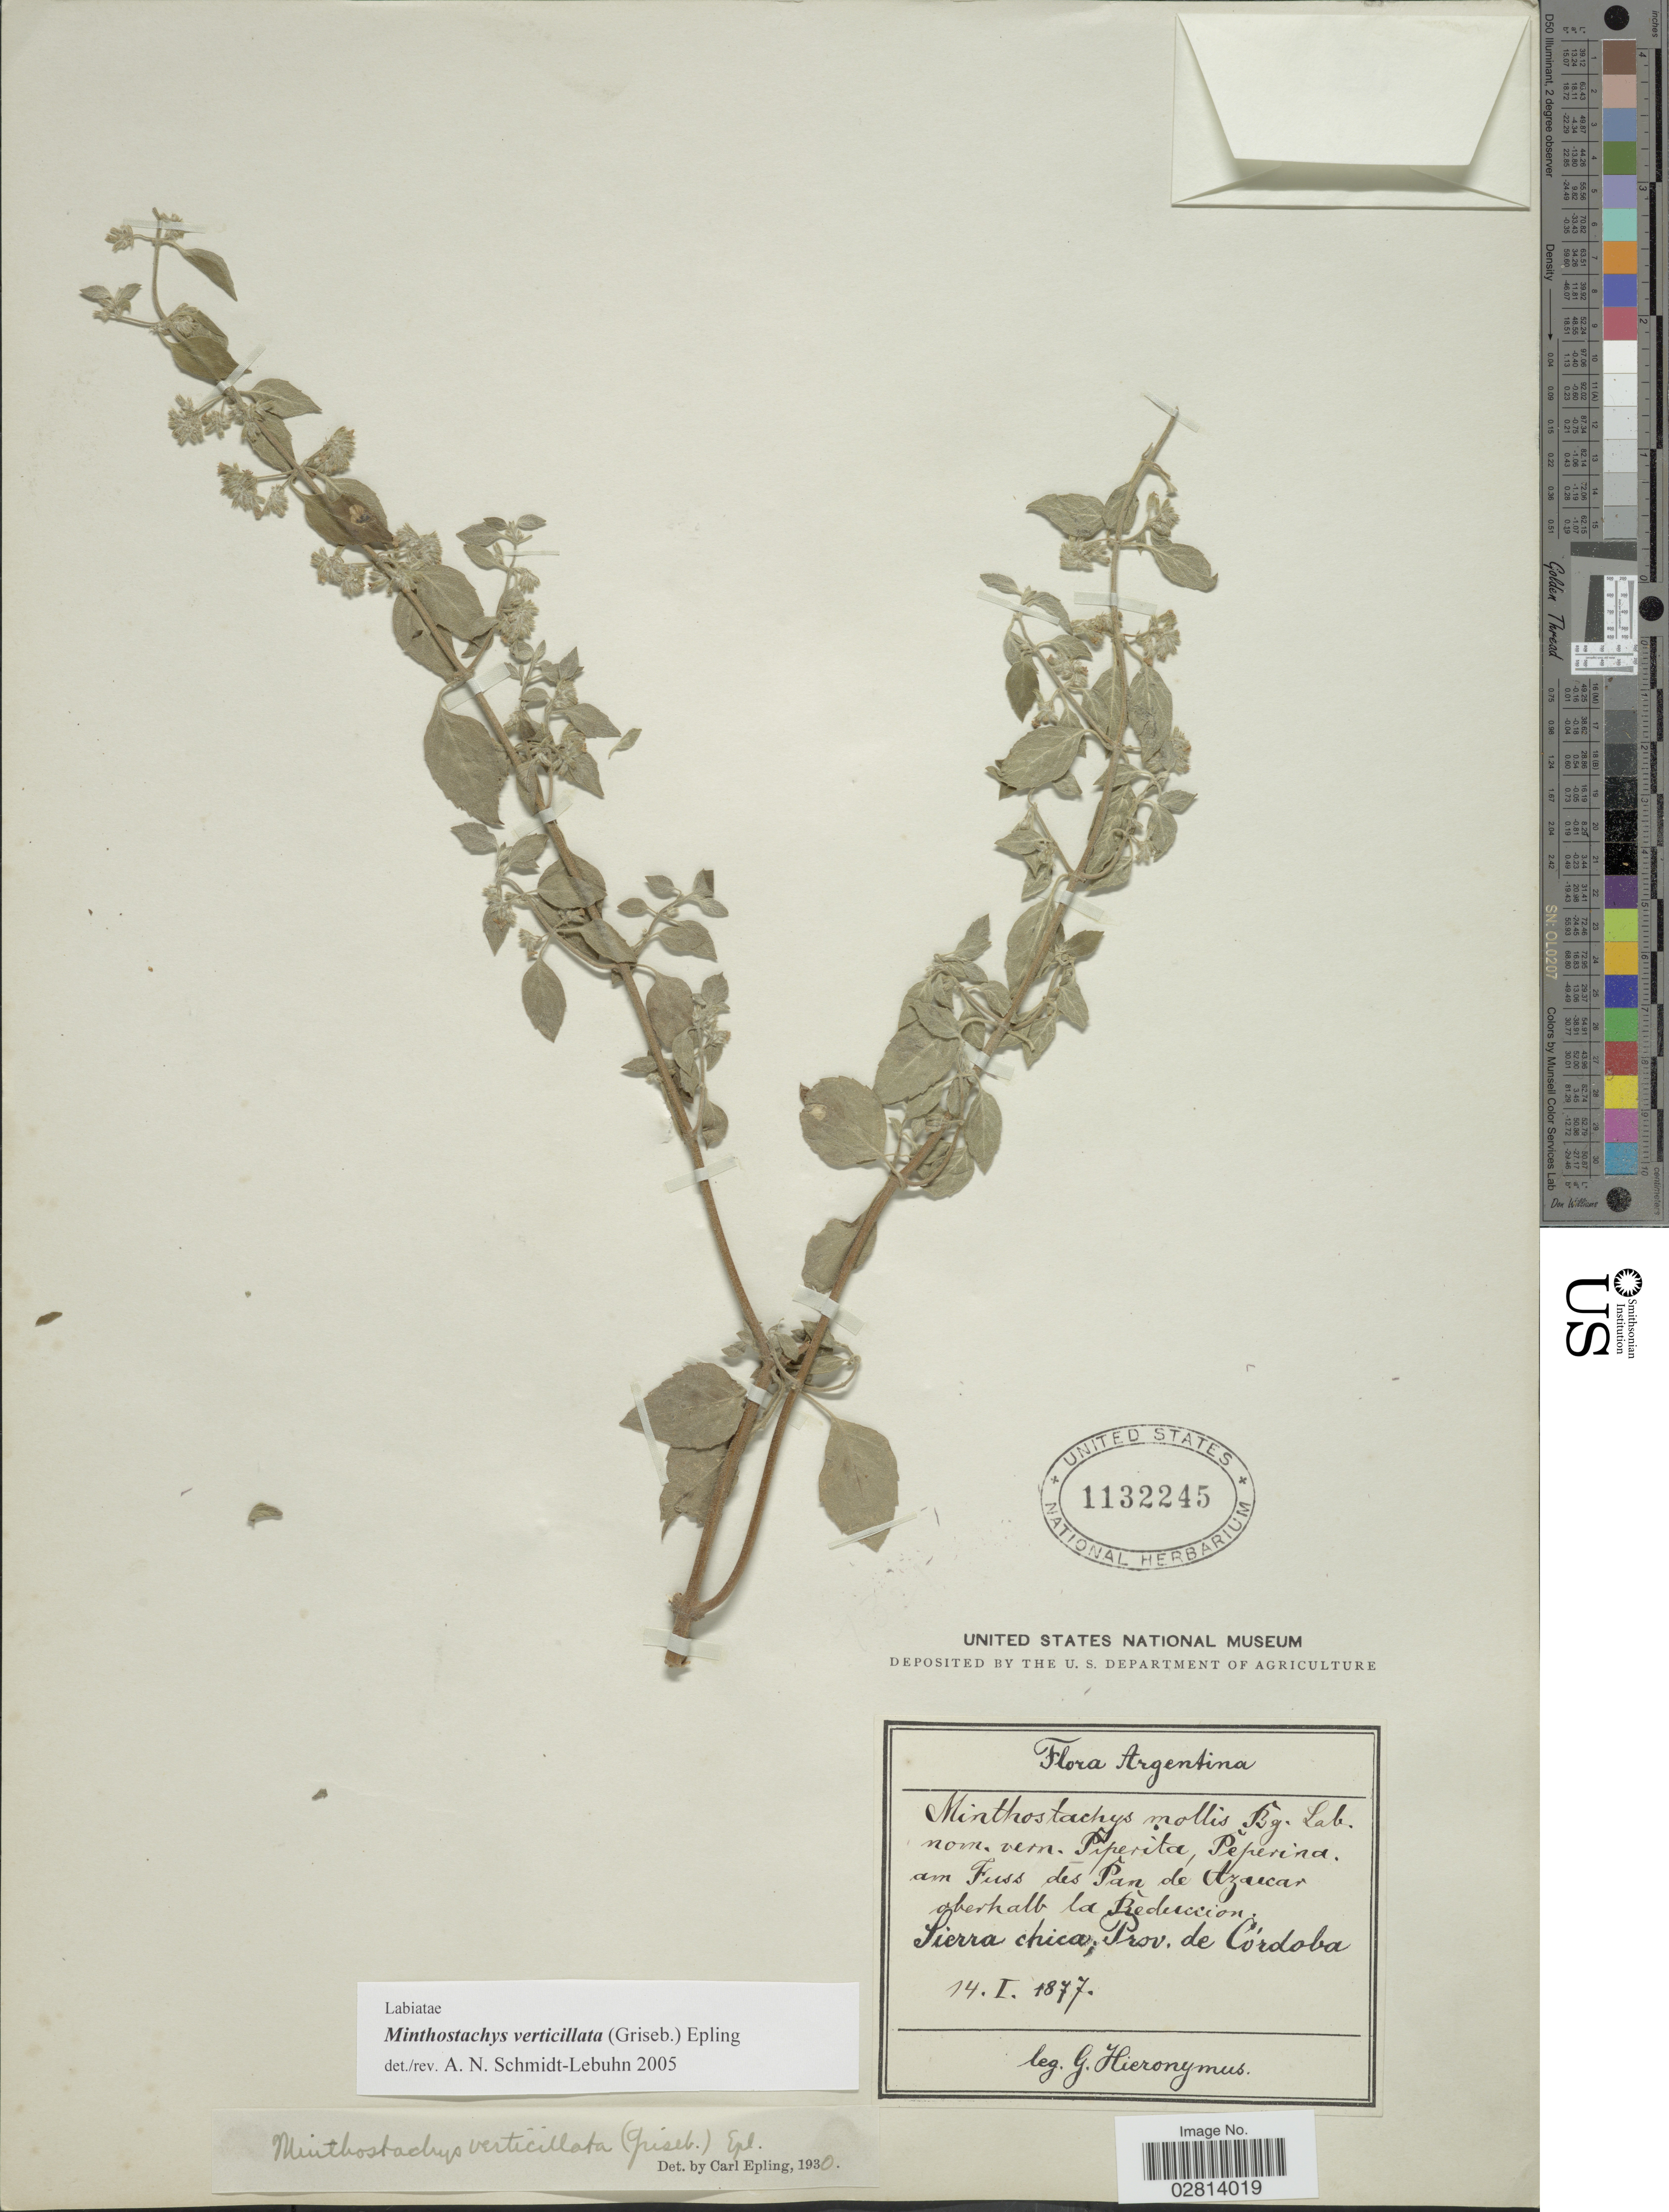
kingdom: Plantae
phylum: Tracheophyta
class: Magnoliopsida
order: Lamiales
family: Lamiaceae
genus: Minthostachys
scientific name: Minthostachys verticillata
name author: (Griseb.) Epling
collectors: G. H. Hieronymus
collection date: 1877-01-14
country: Argentina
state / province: Cordoba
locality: Sierra chica, am Fuss des Pan de Azucar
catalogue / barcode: US 1132245